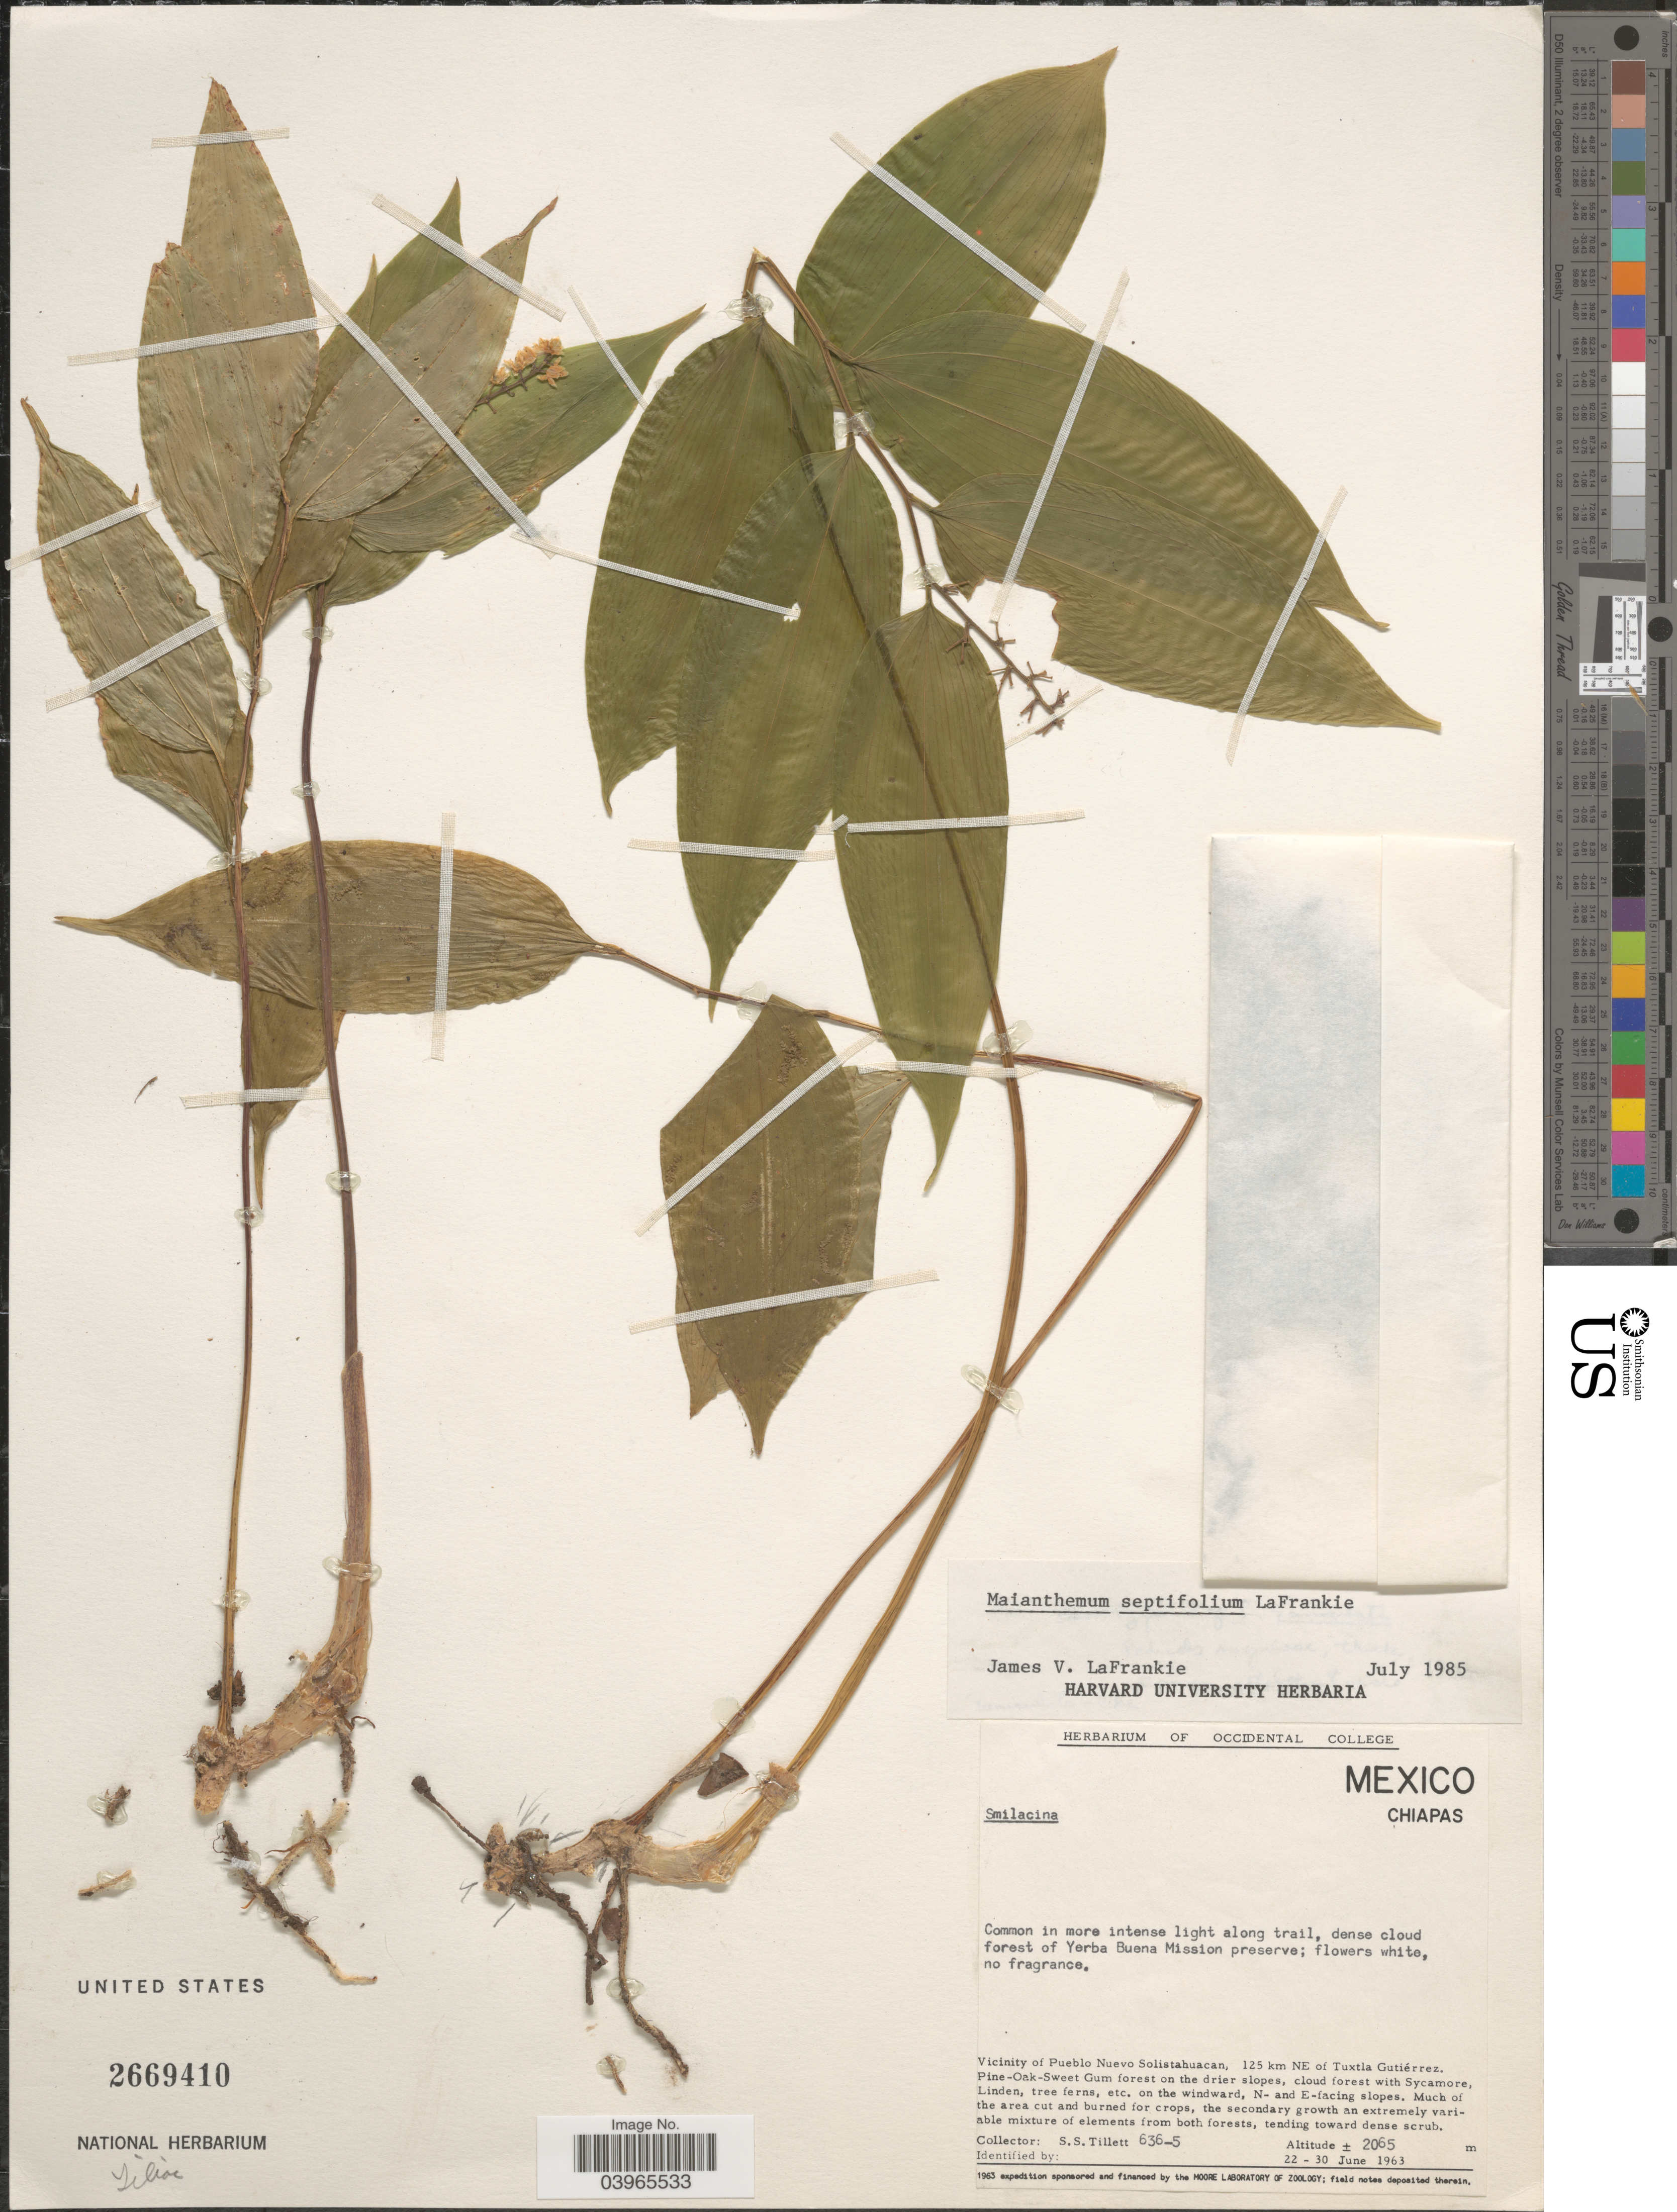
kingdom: Plantae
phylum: Tracheophyta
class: Liliopsida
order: Asparagales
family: Asparagaceae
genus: Maianthemum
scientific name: Maianthemum septifolium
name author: LaFrankie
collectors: S. S. Tillett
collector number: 636-5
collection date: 1963-06-22/1963-06-30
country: Mexico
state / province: Chiapas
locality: Along trail, dense cloud forest of Yerba Buena Mission preserve. Vicinity of Pueblo Nuevo Solistahuacan, 125 km NE of Tuxtla Gutiérrez. Pine-Oak-Sweet Gum forest on the drier slopes, on the windward, N- and E-facing slopes.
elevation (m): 2065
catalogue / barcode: US 2669410